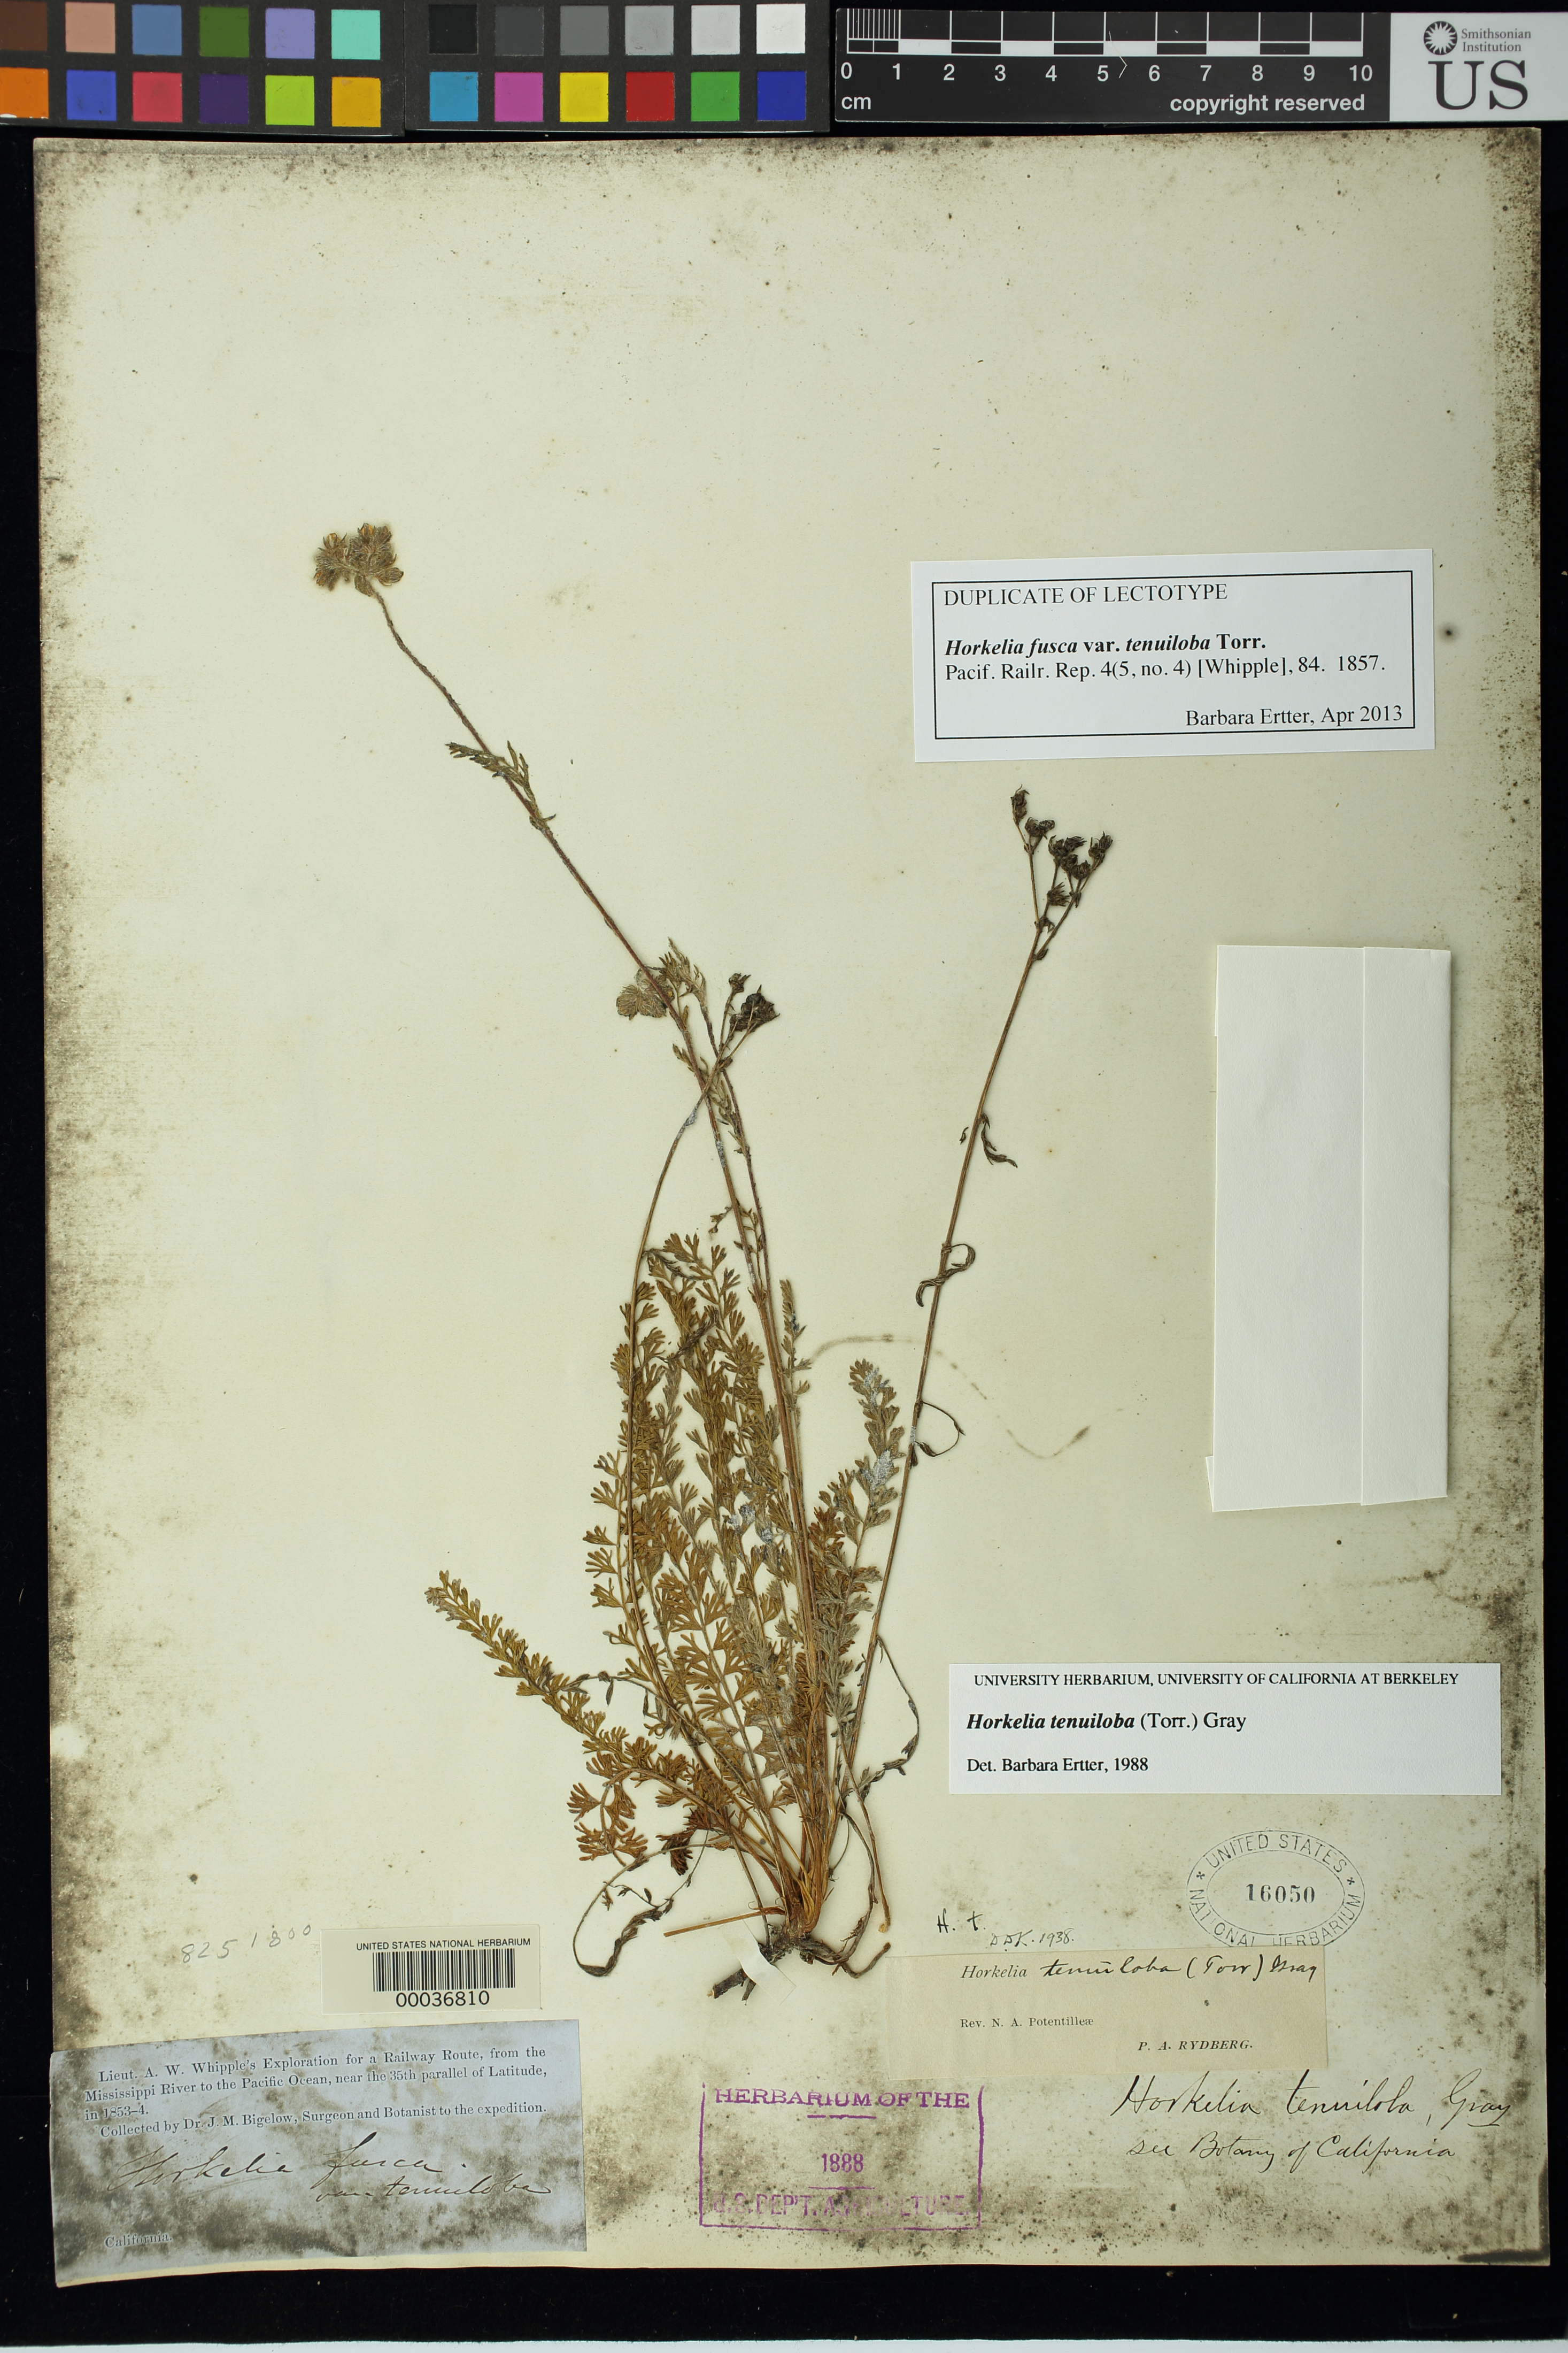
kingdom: Plantae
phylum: Tracheophyta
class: Magnoliopsida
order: Rosales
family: Rosaceae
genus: Horkelia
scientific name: Horkelia fusca var. tenuiloba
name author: Torr.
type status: Type Collection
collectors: J. M. Bigelow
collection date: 1853/1854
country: United States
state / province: California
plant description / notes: Annotated by B. Ertter (2013) as "duplicate of lectotype".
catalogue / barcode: US 16050